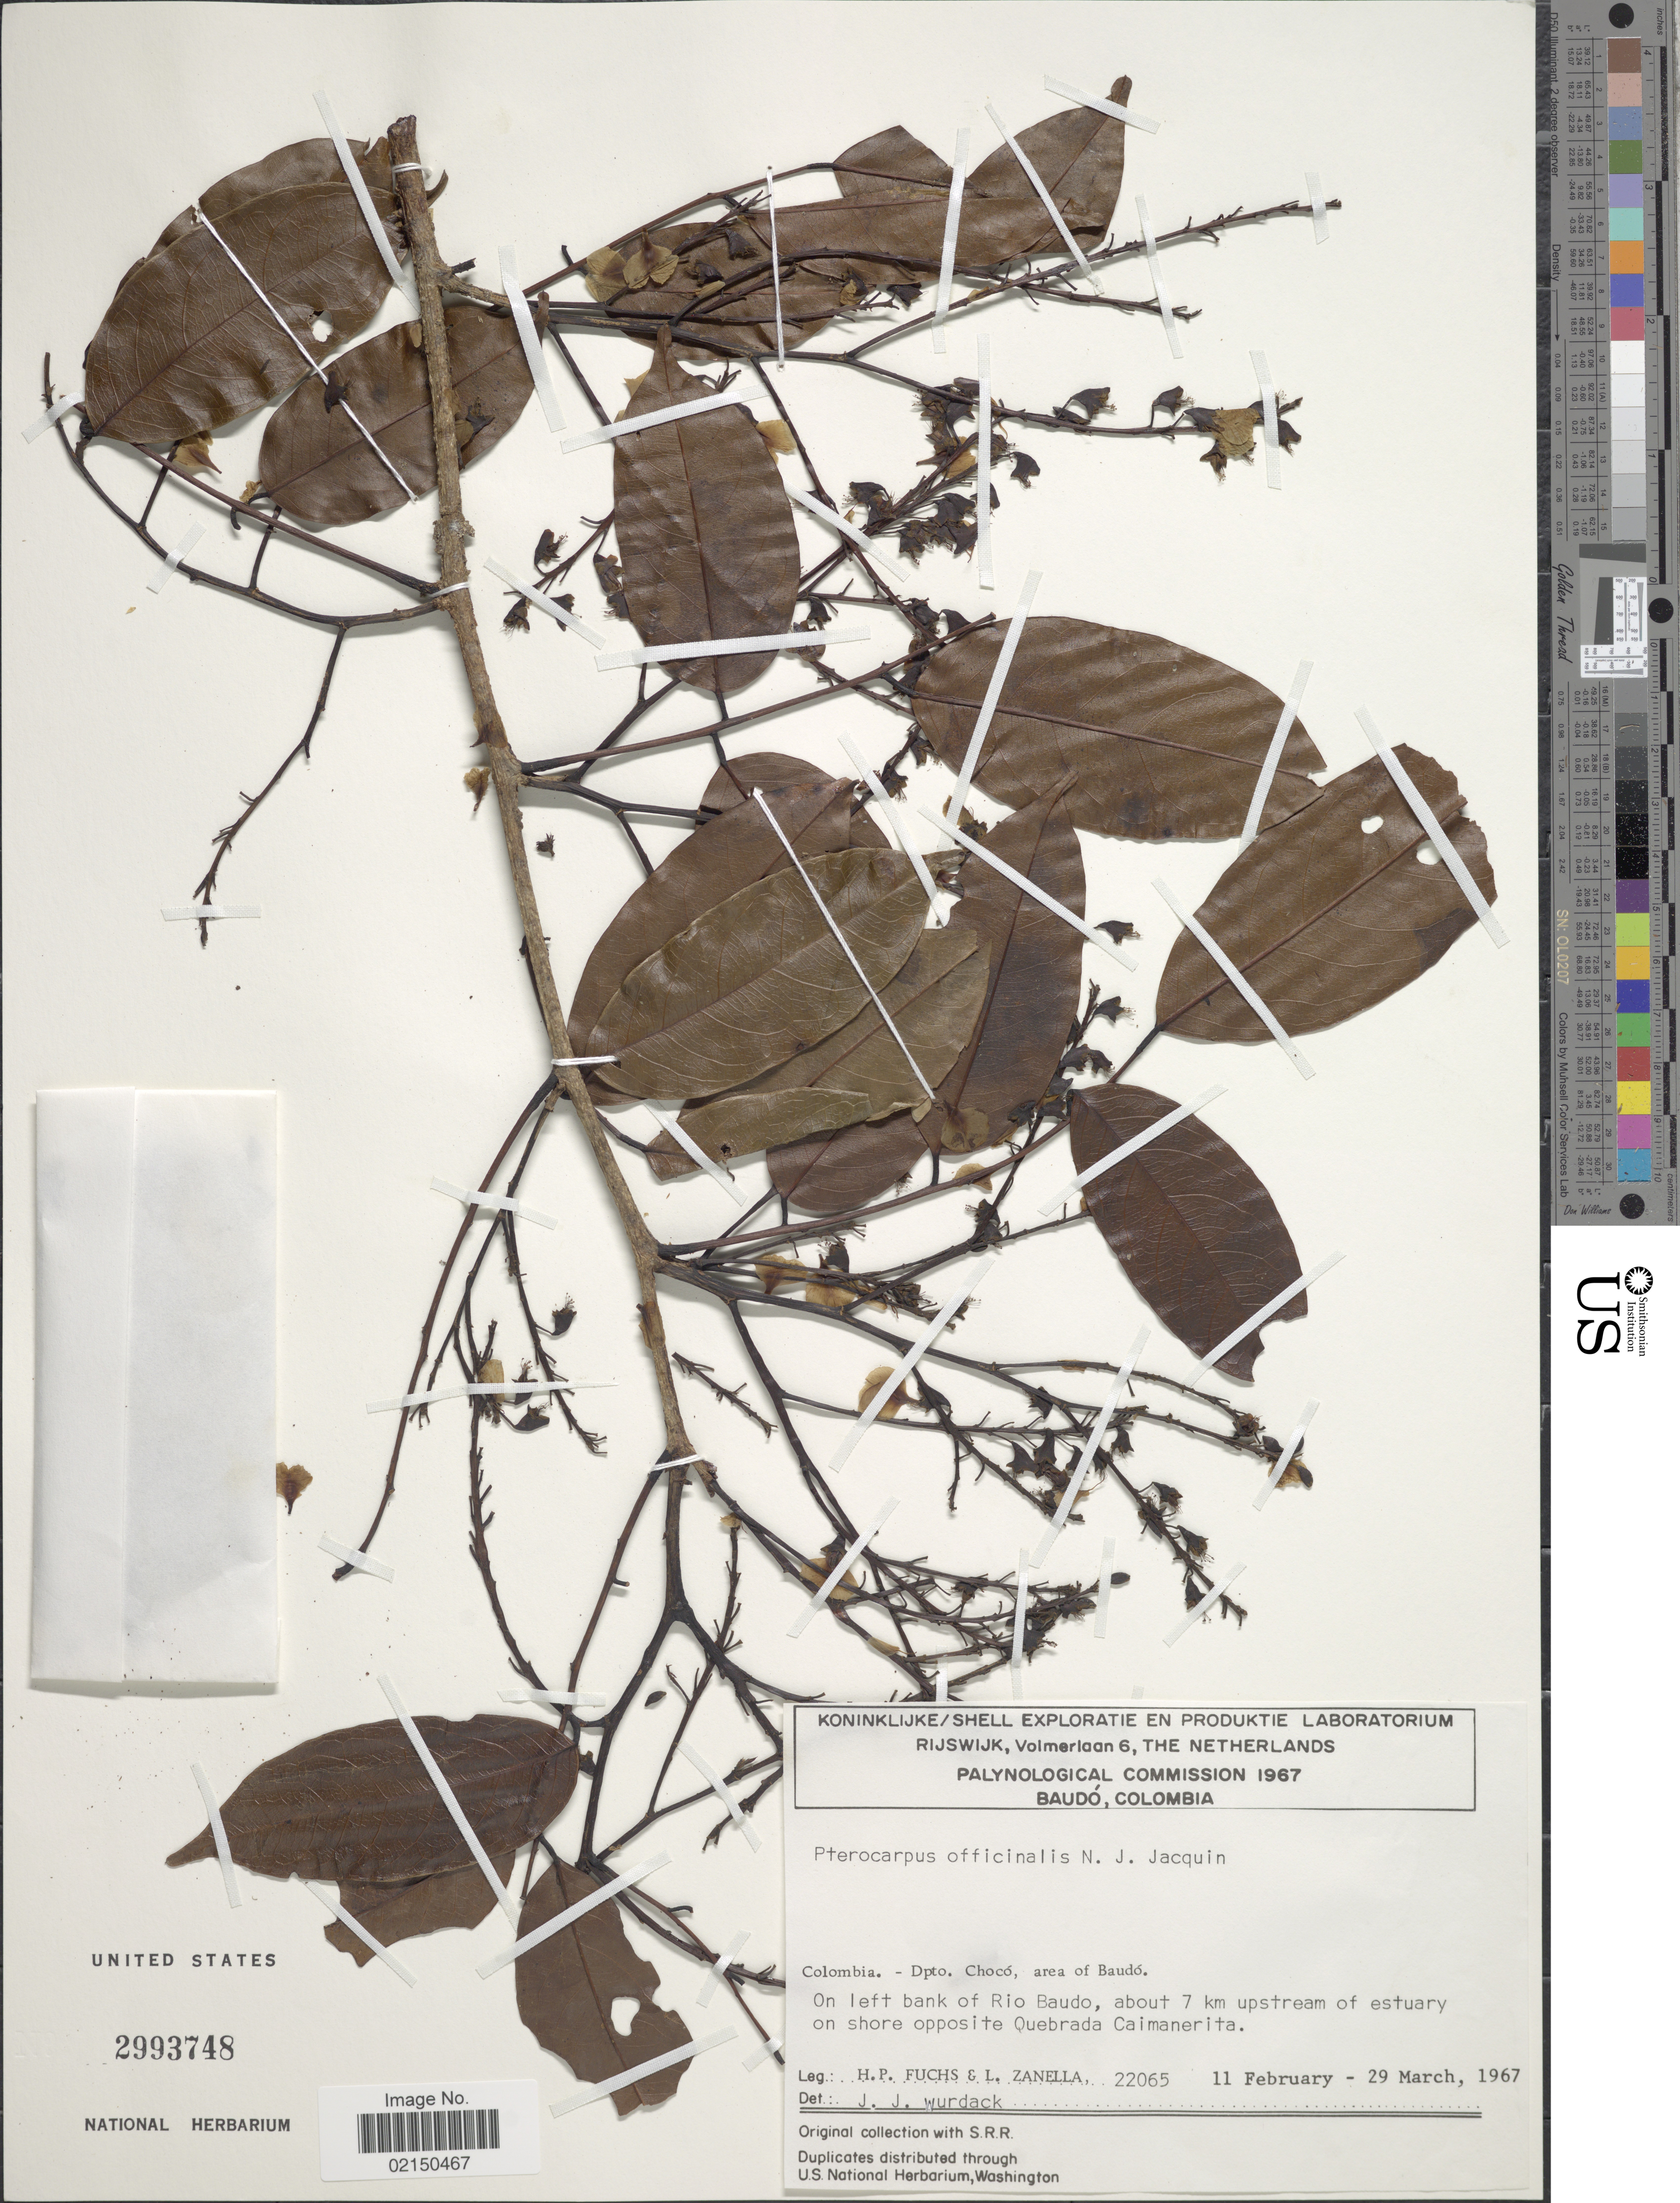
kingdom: Plantae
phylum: Tracheophyta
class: Magnoliopsida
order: Fabales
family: Fabaceae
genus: Pterocarpus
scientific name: Pterocarpus officinalis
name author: Jacq.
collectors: H. P. Fuchs & L. Zanella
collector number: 22065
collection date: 1967-02-11/1967-03-29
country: Colombia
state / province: Chocó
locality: Area of Baudo, On left bank of Rio Baudo, about 7 km upstream of estuary on shore opposite Quebrada Caimanerita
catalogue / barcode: US 2993748